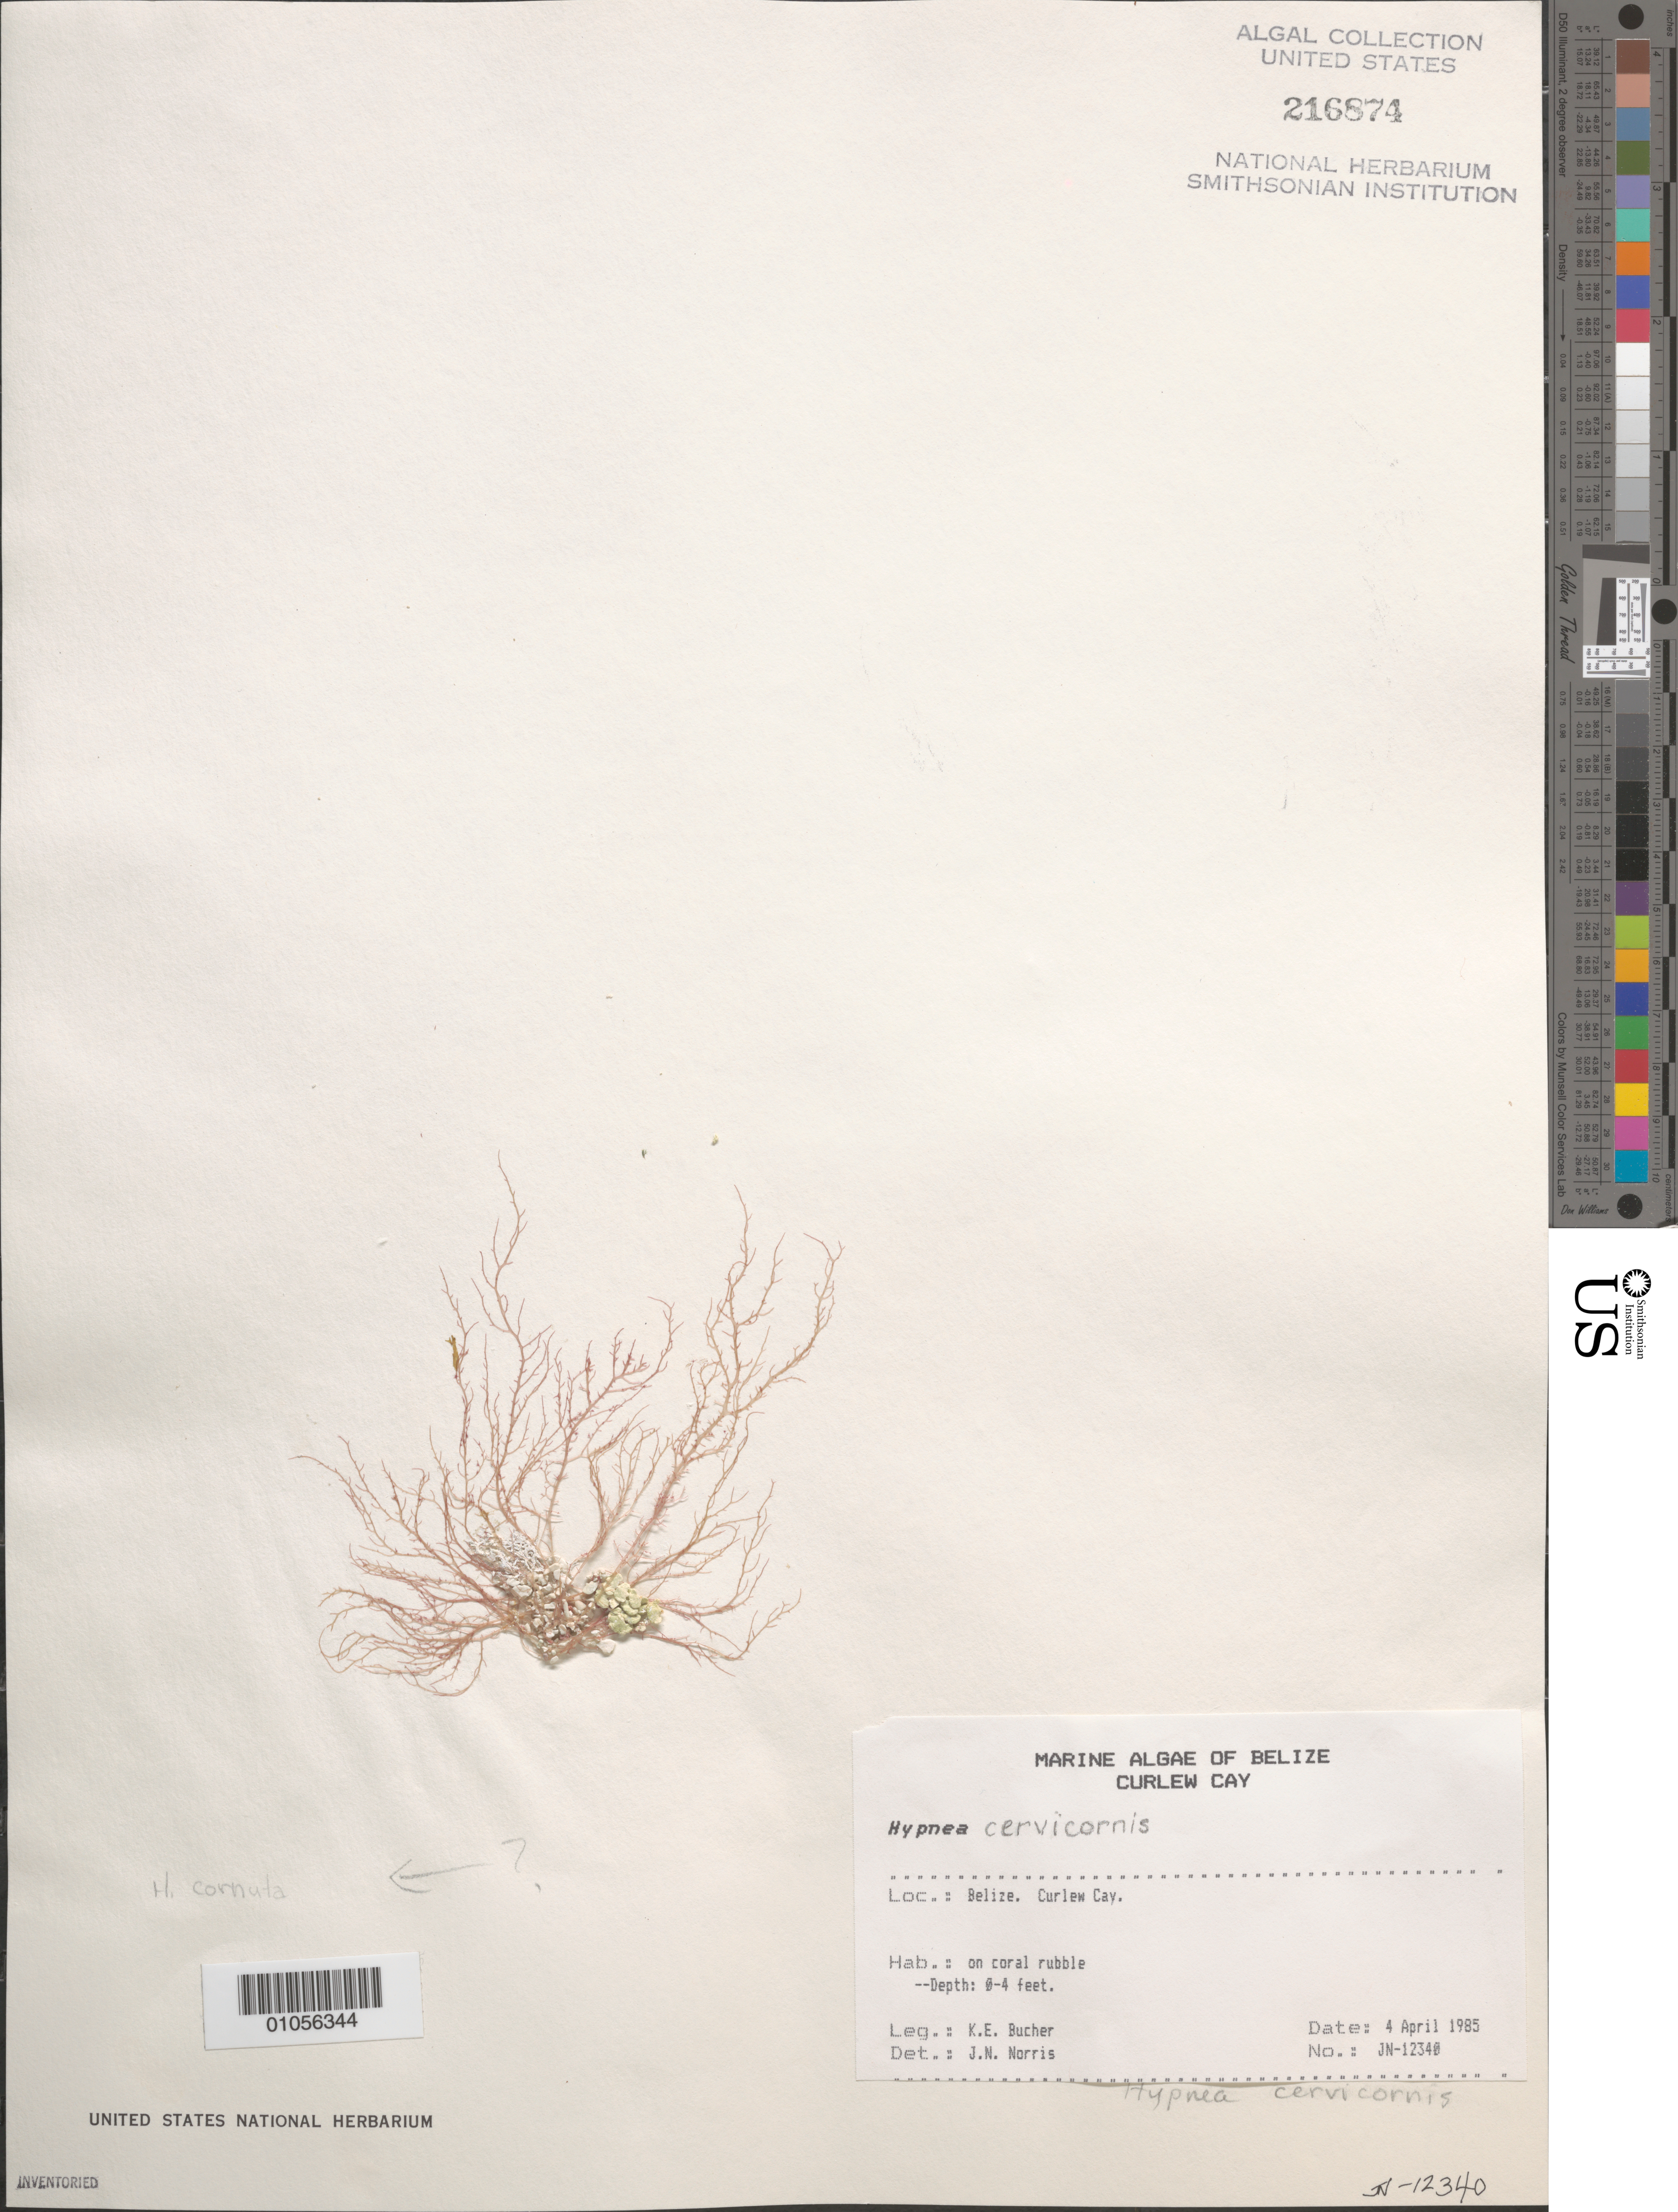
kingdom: Plantae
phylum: Rhodophyta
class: Florideophyceae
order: Gigartinales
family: Cystocloniaceae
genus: Hypnea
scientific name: Hypnea cervicornis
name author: J. Agardh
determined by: Norris, James N.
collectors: K. E. Bucher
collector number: JN-12340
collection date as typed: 04 Apr 1985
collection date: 1985-04-04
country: Belize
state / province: Stann Creek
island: Curlew Cay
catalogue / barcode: US 216874